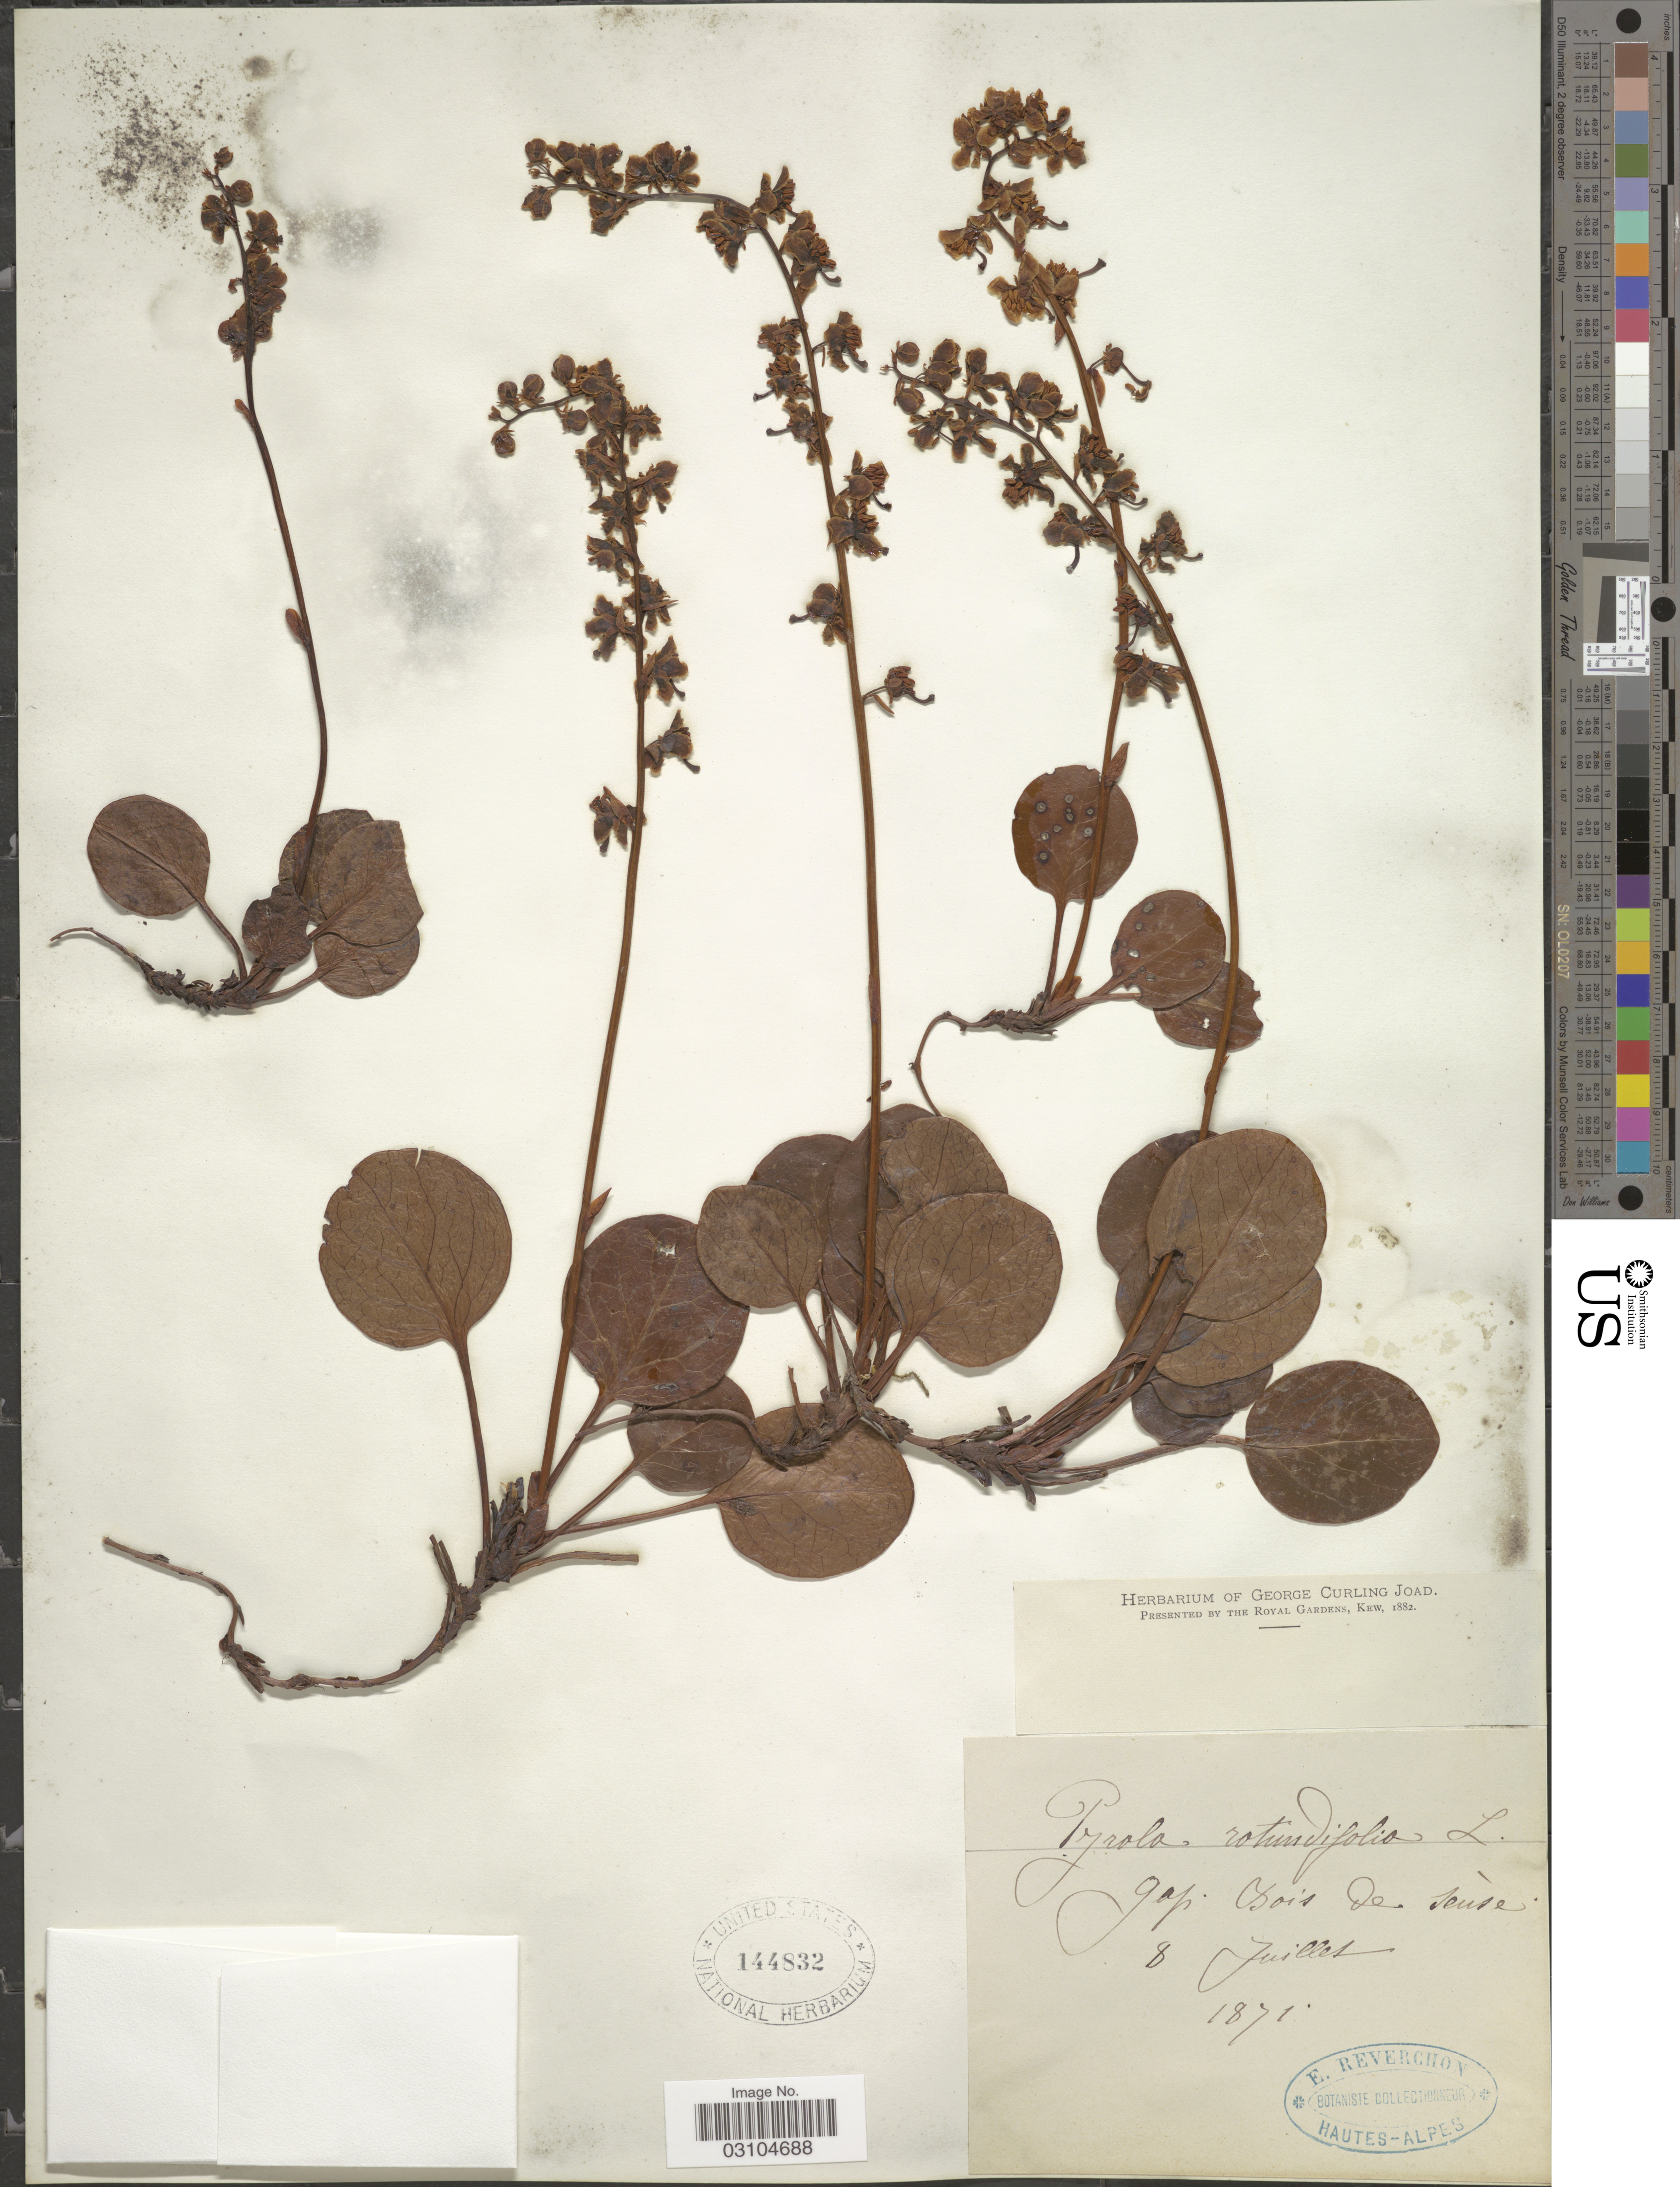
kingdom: Plantae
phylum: Tracheophyta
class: Magnoliopsida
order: Ericales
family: Ericaceae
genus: Pyrola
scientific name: Pyrola rotundifolia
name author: L.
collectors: E. Reverchon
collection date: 1871-07-08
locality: Bois de Séuse.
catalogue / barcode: US 144832